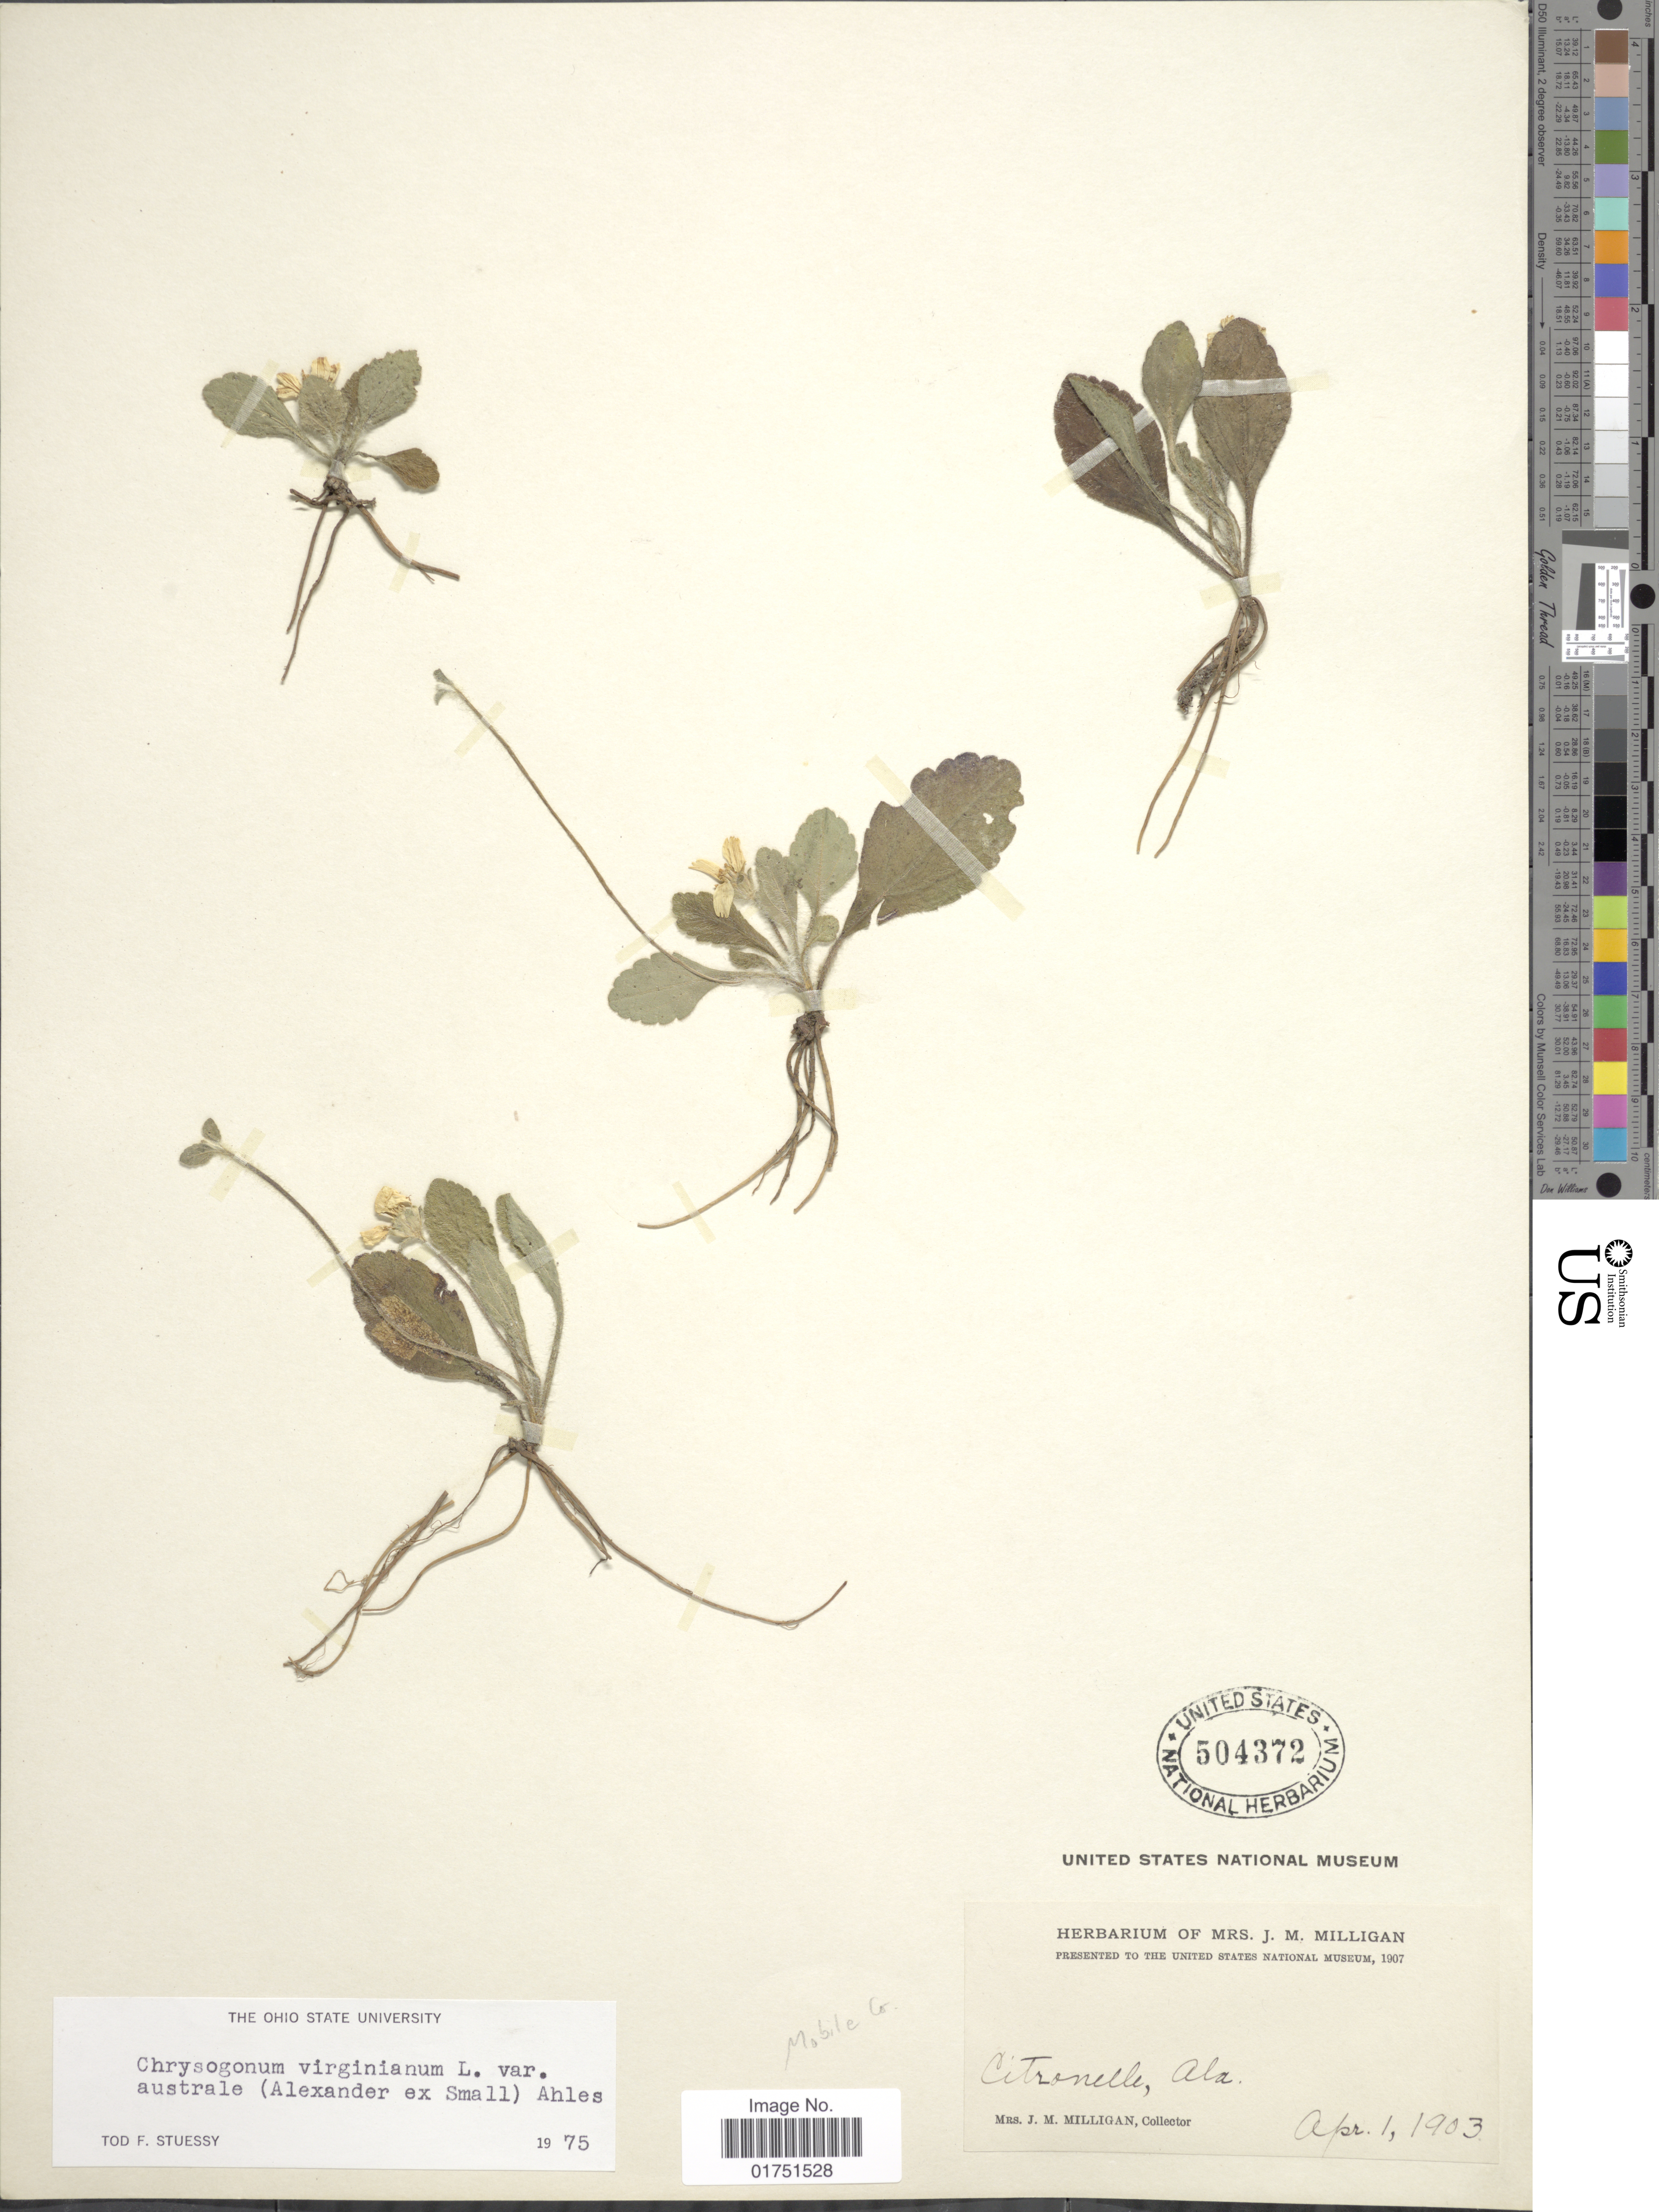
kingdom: Plantae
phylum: Tracheophyta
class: Magnoliopsida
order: Asterales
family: Asteraceae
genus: Chrysogonum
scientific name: Chrysogonum virginianum var. australe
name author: (Alexander ex Small) Ahles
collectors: J. Milligan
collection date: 1903-04-01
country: United States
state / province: Alabama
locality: Citronelle, Ala.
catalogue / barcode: US 504372